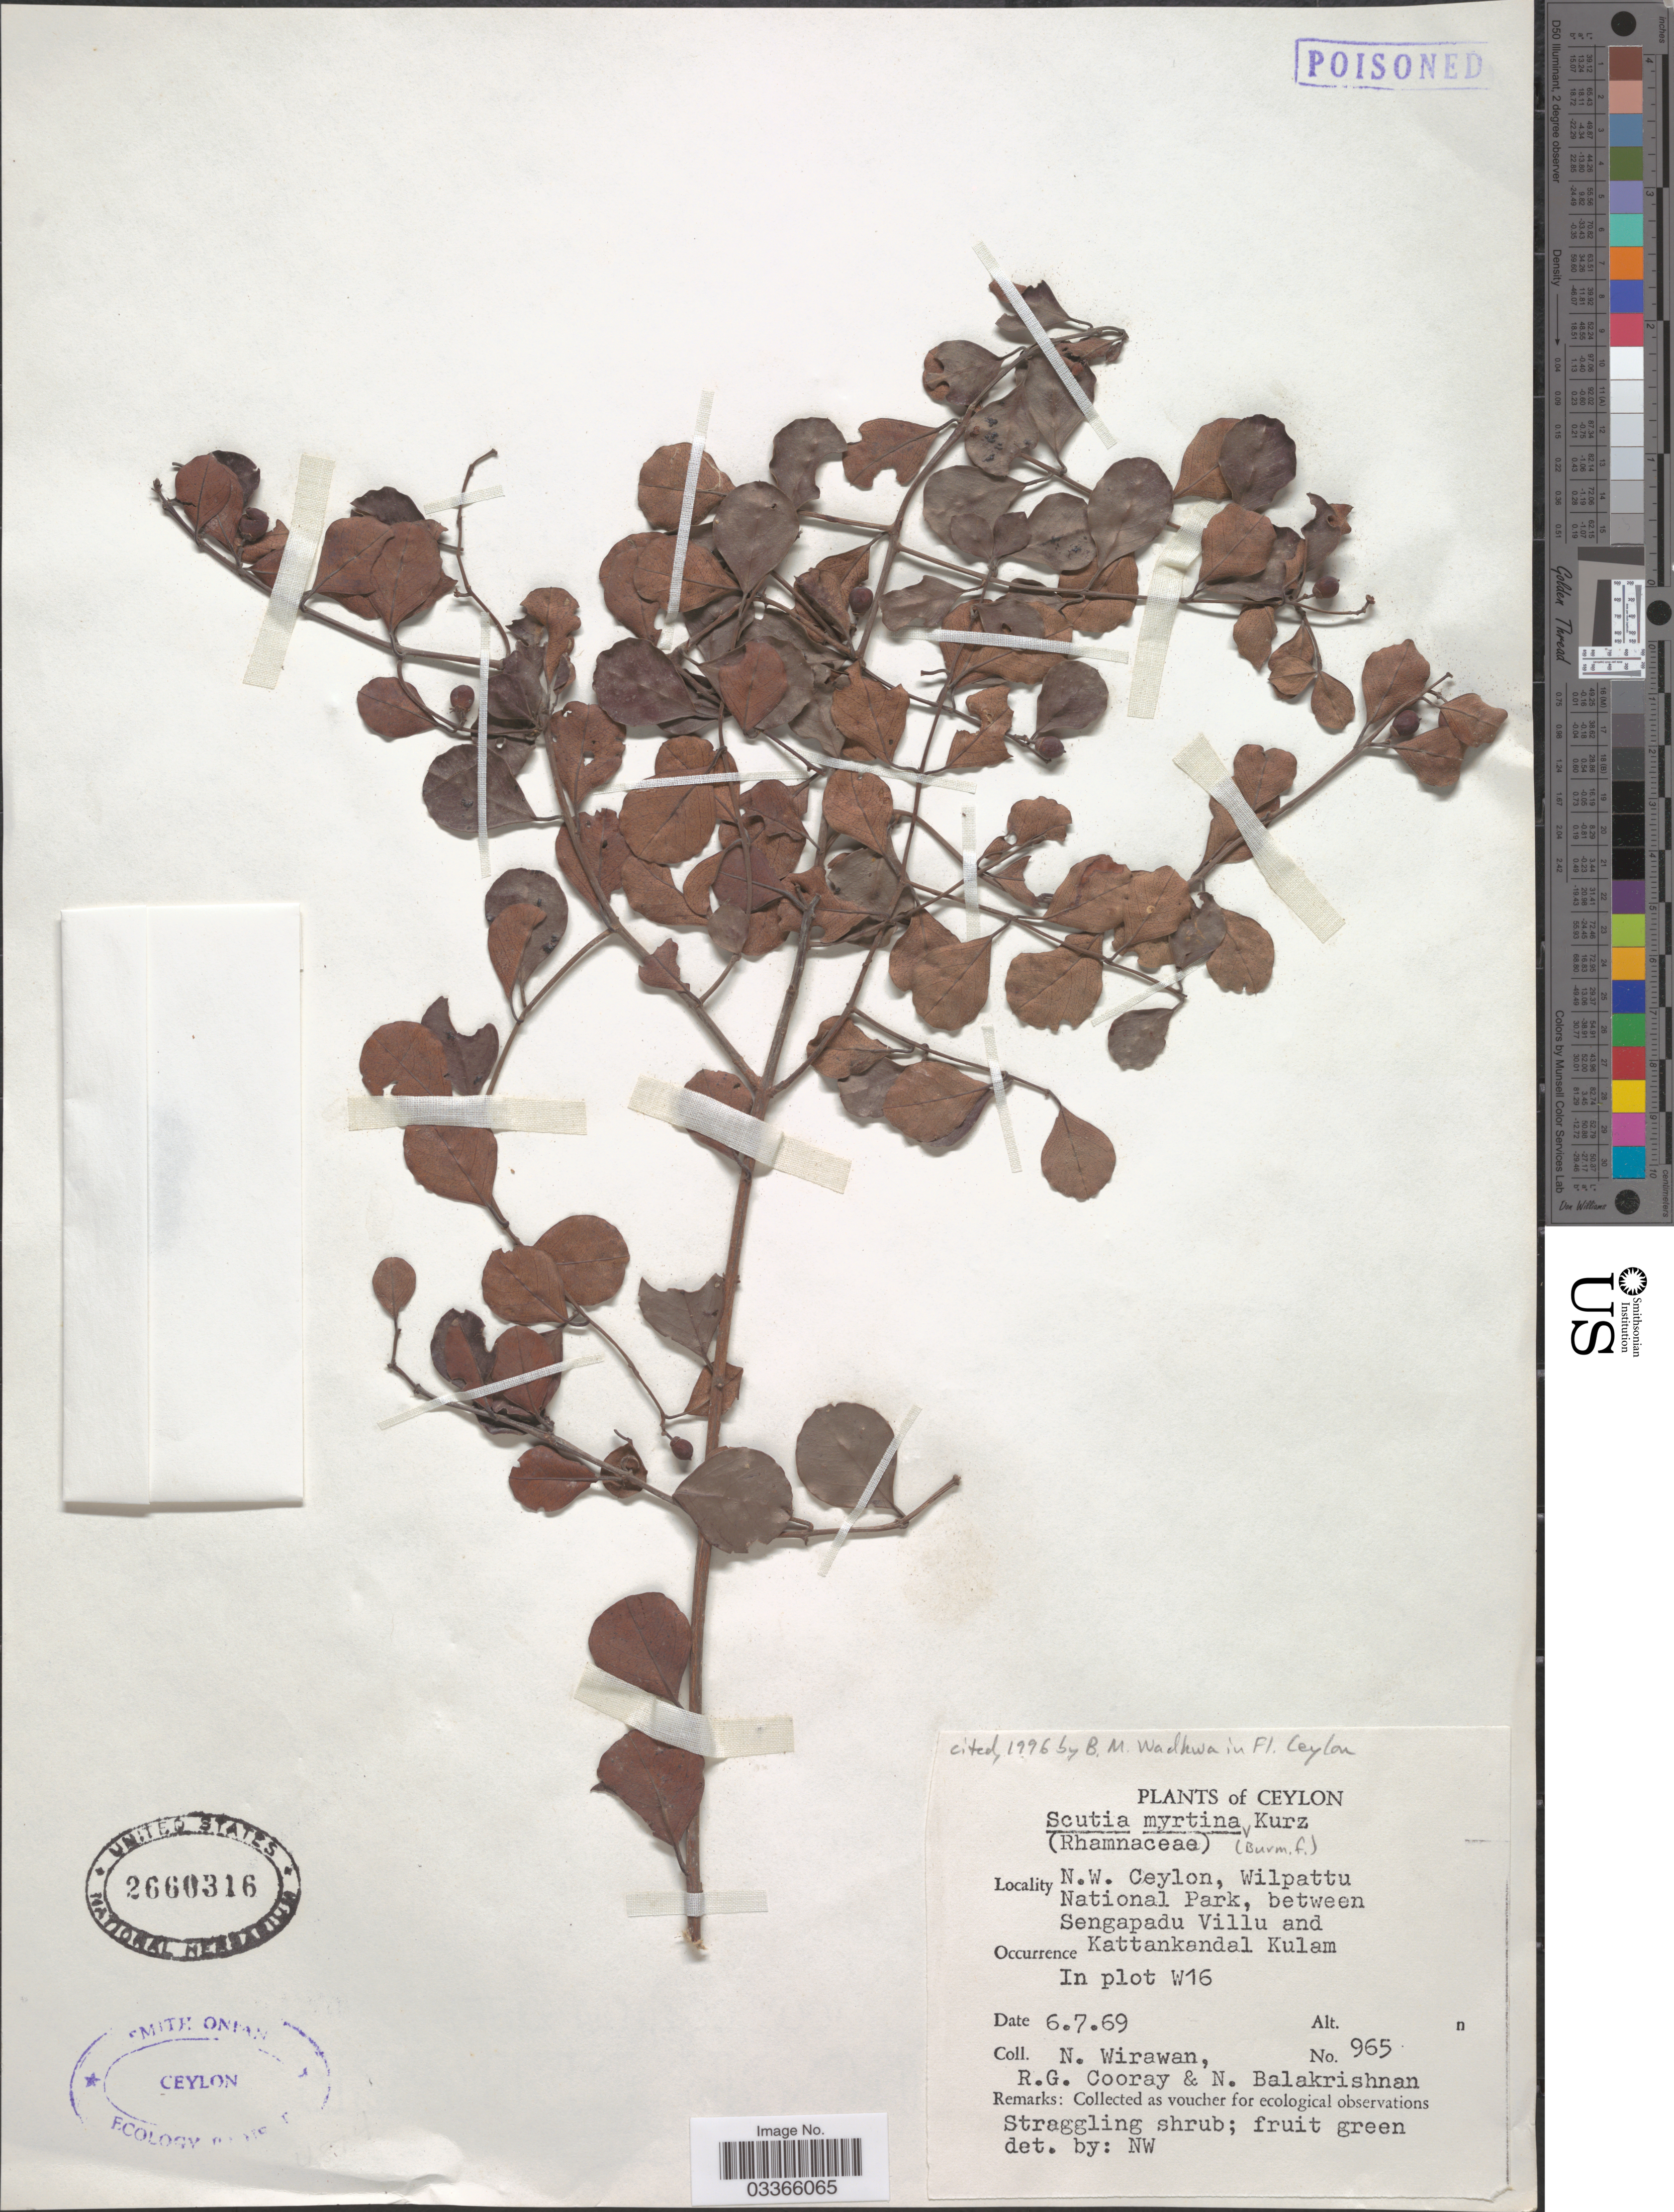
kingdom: Plantae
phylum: Tracheophyta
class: Magnoliopsida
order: Rosales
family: Rhamnaceae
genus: Scutia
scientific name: Scutia myrtina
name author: (Burm. f.) Kurz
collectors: N. Wirawan, R. Cooray & N. Balakrishnan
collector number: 965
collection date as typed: Transcribed d/m/y: 6/7/69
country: Sri Lanka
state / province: North Western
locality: Ceylon, N.W. Ceylon, Wilpattu National Park, between Sengapadu Villu and Kattankandal Kulam, In plot W16.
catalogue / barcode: US 2660316